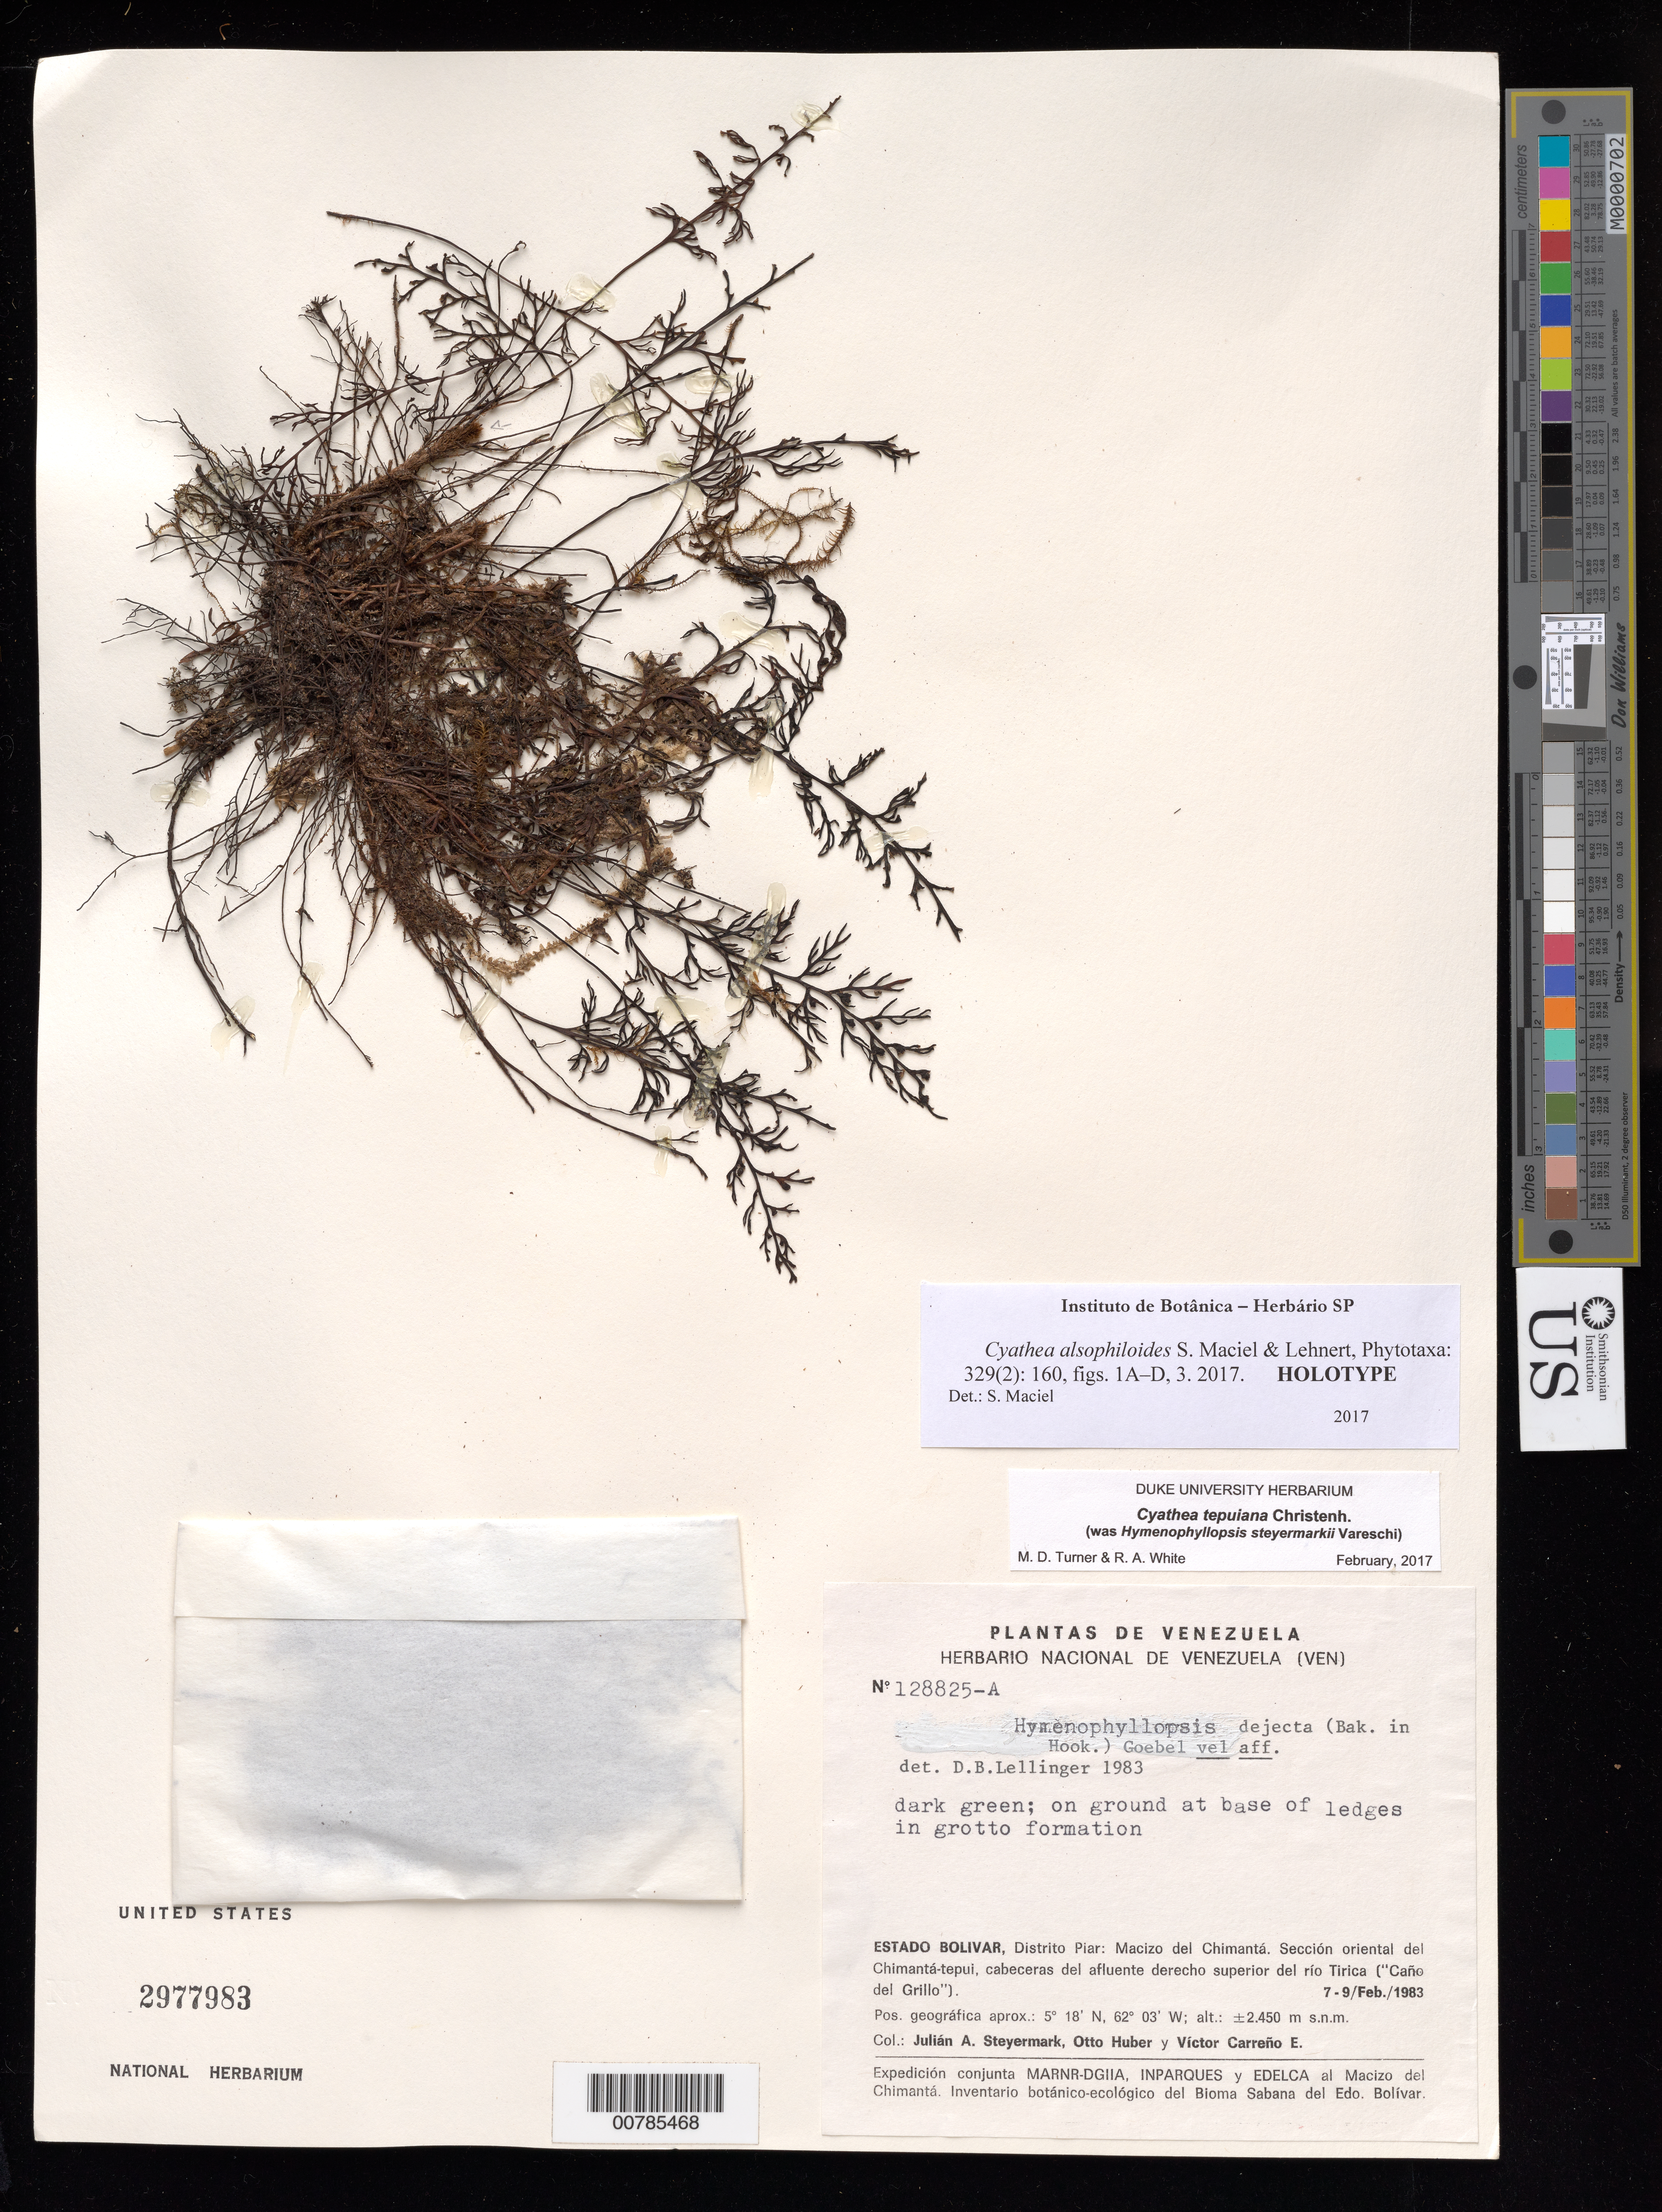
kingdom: Plantae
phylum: Tracheophyta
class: Polypodiopsida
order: Cyatheales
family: Cyatheaceae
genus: Cyathea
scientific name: Cyathea alsophiloides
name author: S. Maciel & Lehnert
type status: Holotype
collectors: J. Steyermark, O. Huber & V. Carreño E.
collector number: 128825-A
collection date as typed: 7-Feb-83 to 9-Feb-83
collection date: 1983-02-07/1983-02-09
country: Venezuela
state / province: Bolívar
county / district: Piar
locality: Macizo del Chimantá, sect. oriental del Chimantá-tepuí, cabeceras del afluente derecho superíor del Río Tirica (Caño del Grillo)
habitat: On ground at base of ledges in grotto formation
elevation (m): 2450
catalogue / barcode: US 2977983